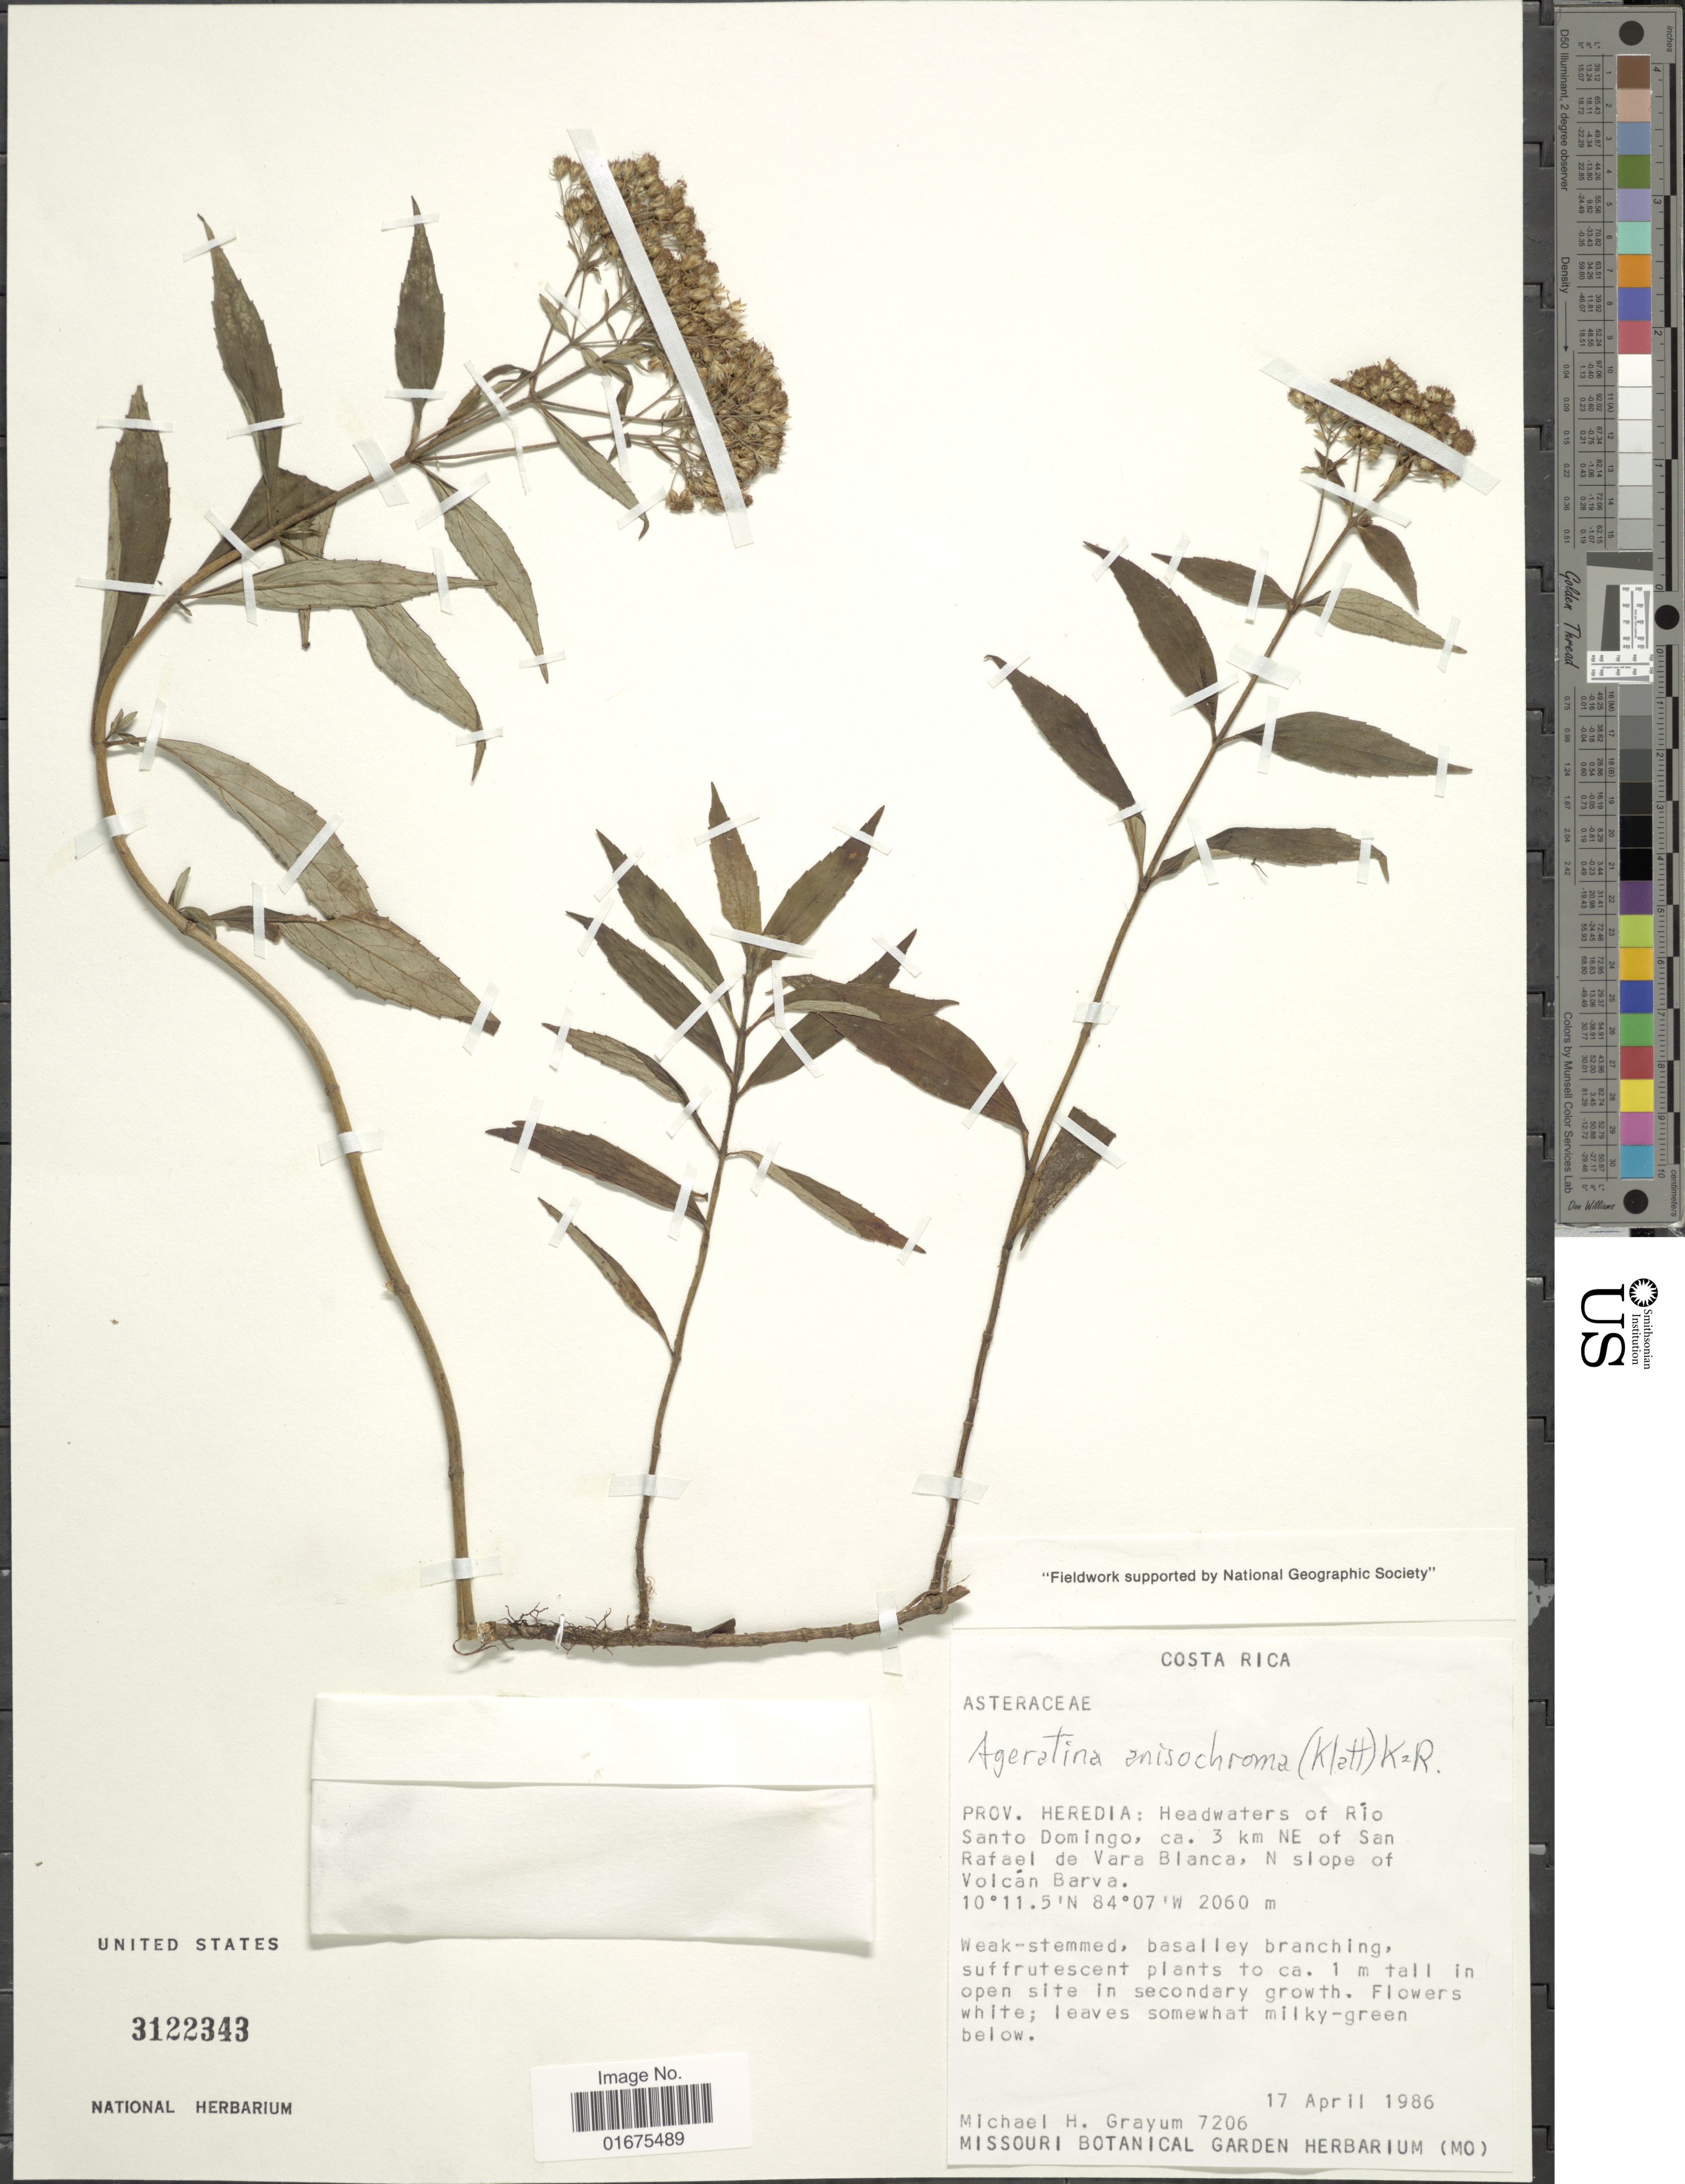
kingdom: Plantae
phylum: Tracheophyta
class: Magnoliopsida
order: Asterales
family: Asteraceae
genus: Ageratina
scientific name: Ageratina anisochroma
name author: (Klatt) R.M. King & H. Rob.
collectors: M. H. Grayum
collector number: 7206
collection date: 1986-04-17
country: Costa Rica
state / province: Heredia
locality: Headwaters of Rio Santo Domingo, ca. 3 km NE of San Rafael de Vara Blanca, N slope of Volcan Barva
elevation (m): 2060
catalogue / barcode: US 3122343